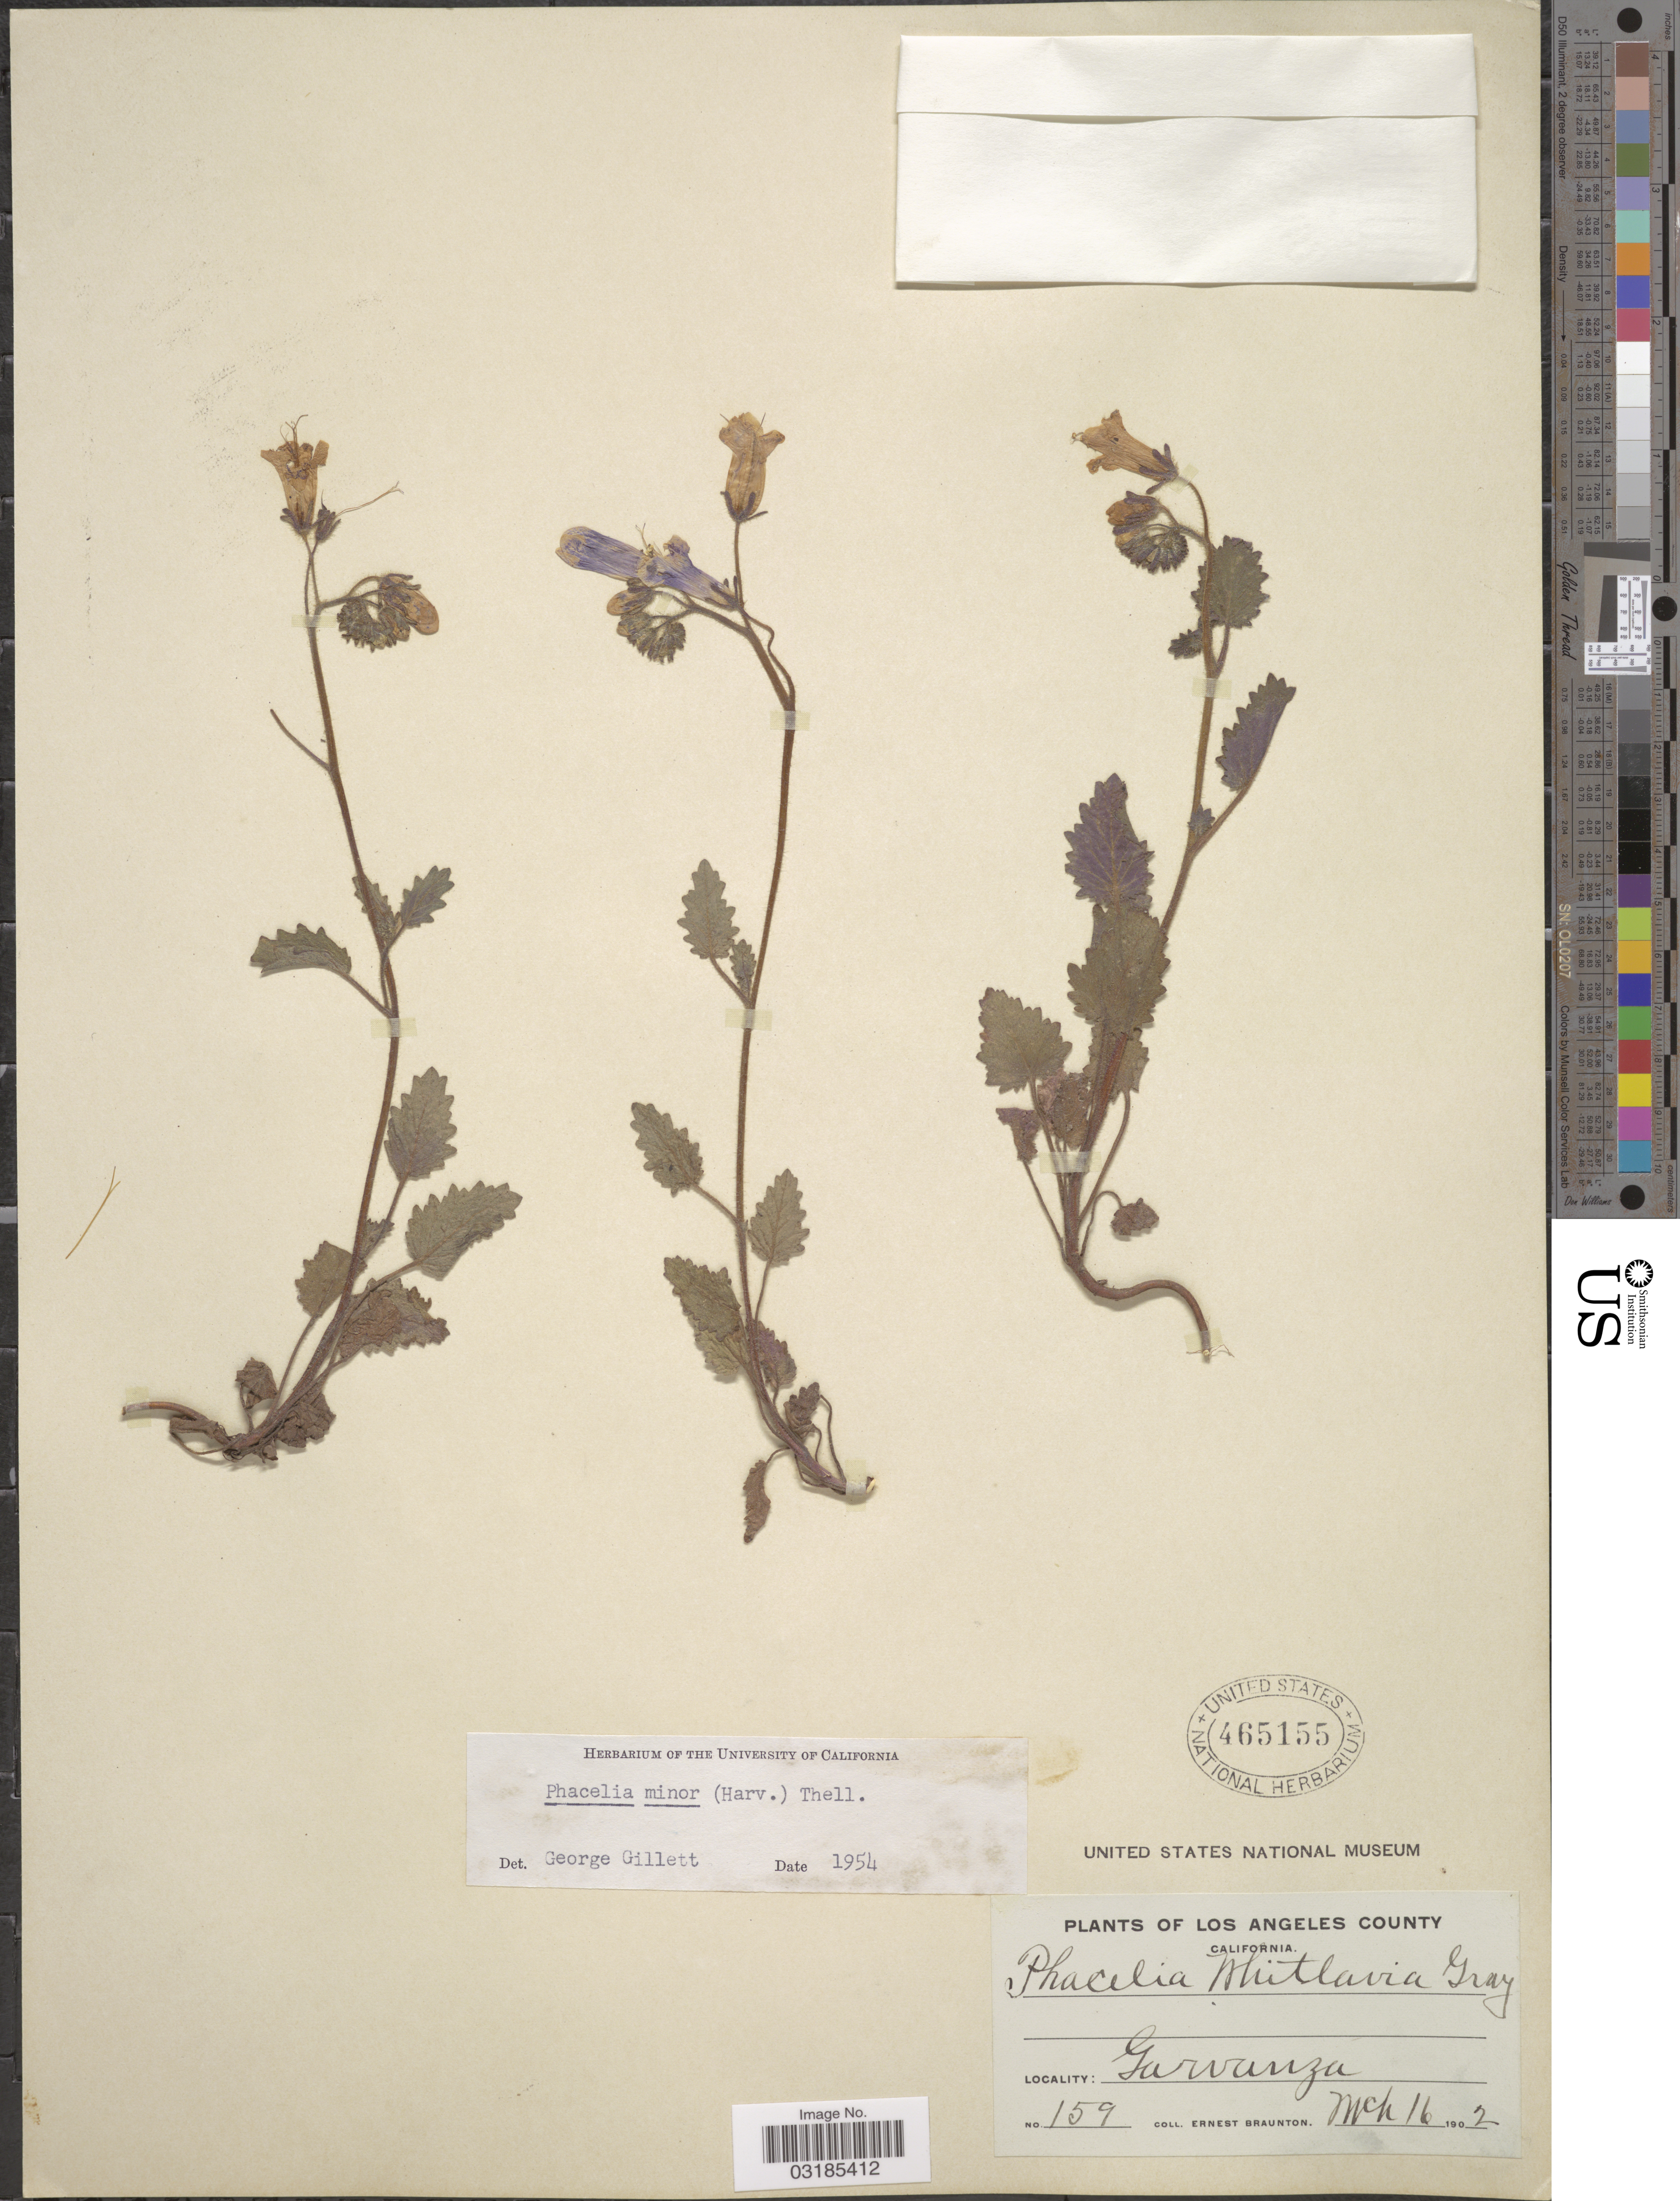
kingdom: Plantae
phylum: Tracheophyta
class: Magnoliopsida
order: Boraginales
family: Hydrophyllaceae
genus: Phacelia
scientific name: Phacelia minor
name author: (Harv.) Thell.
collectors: E. Braunton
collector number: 159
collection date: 1902-03-16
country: United States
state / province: California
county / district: Los Angeles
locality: Los Angeles County. Garvanza.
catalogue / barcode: US 465155